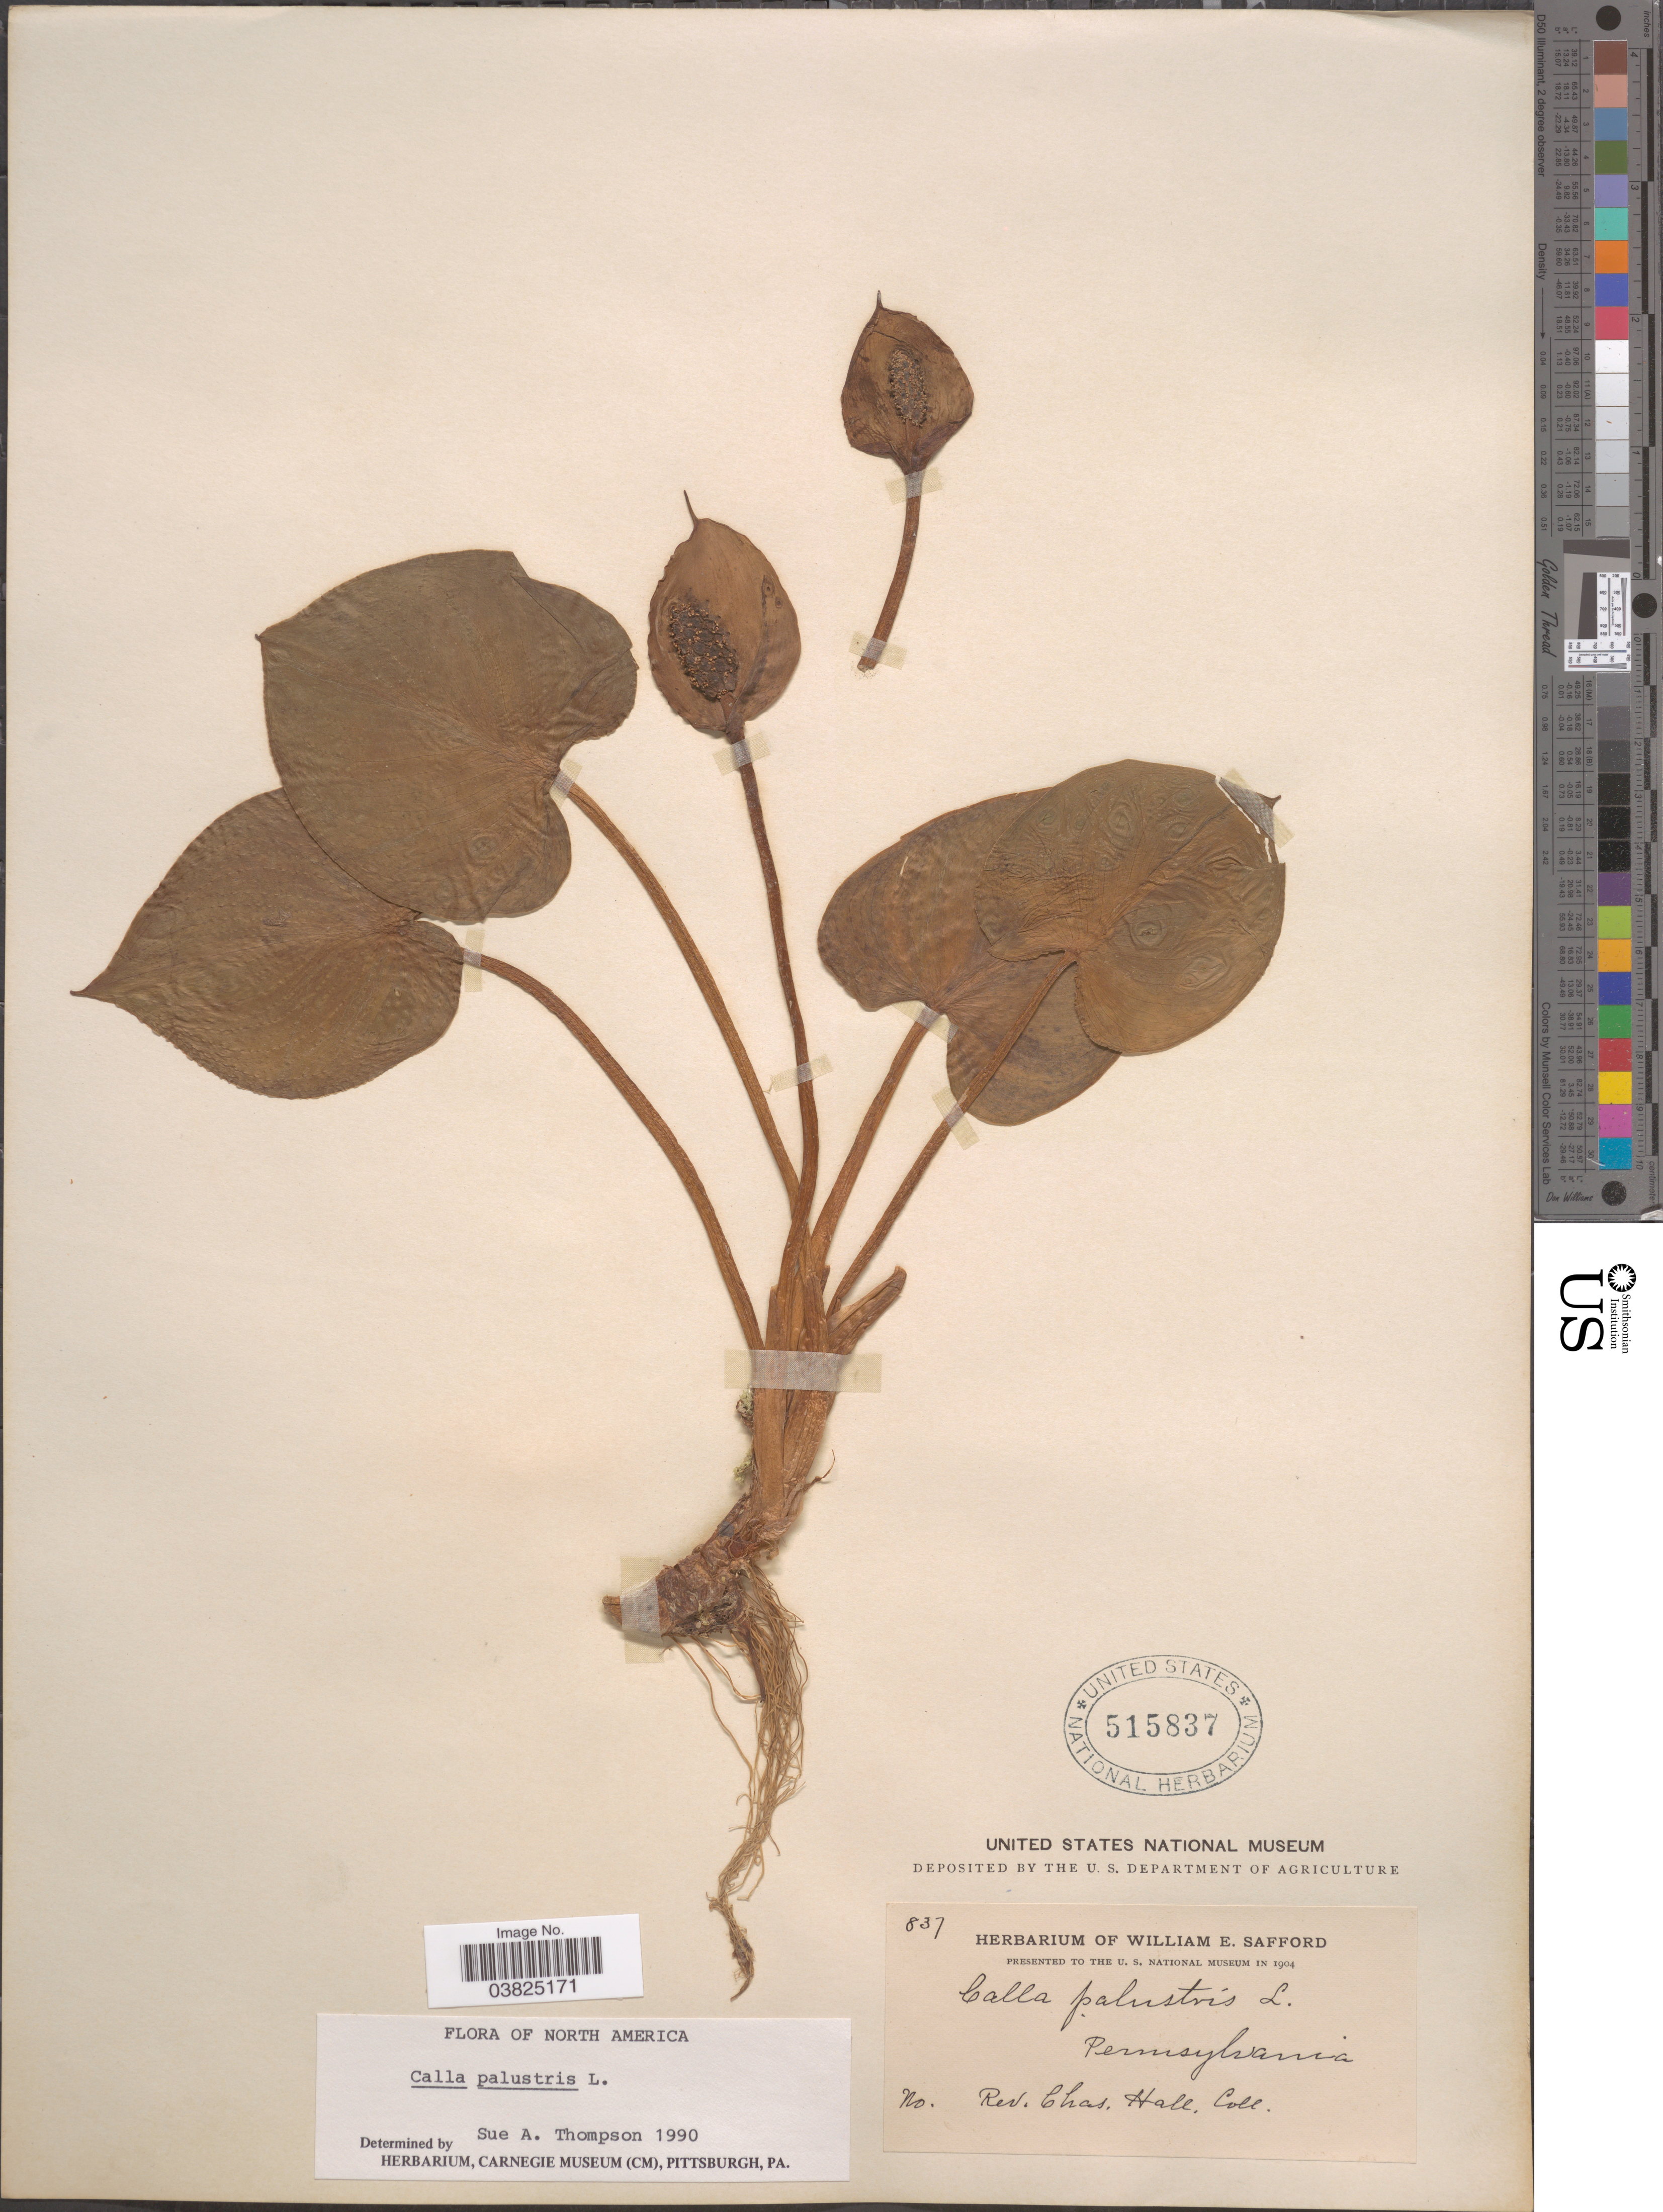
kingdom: Plantae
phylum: Tracheophyta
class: Liliopsida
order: Alismatales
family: Araceae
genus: Calla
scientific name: Calla palustris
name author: L.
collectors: C. Hall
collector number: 837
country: United States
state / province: Pennsylvania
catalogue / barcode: US 515337